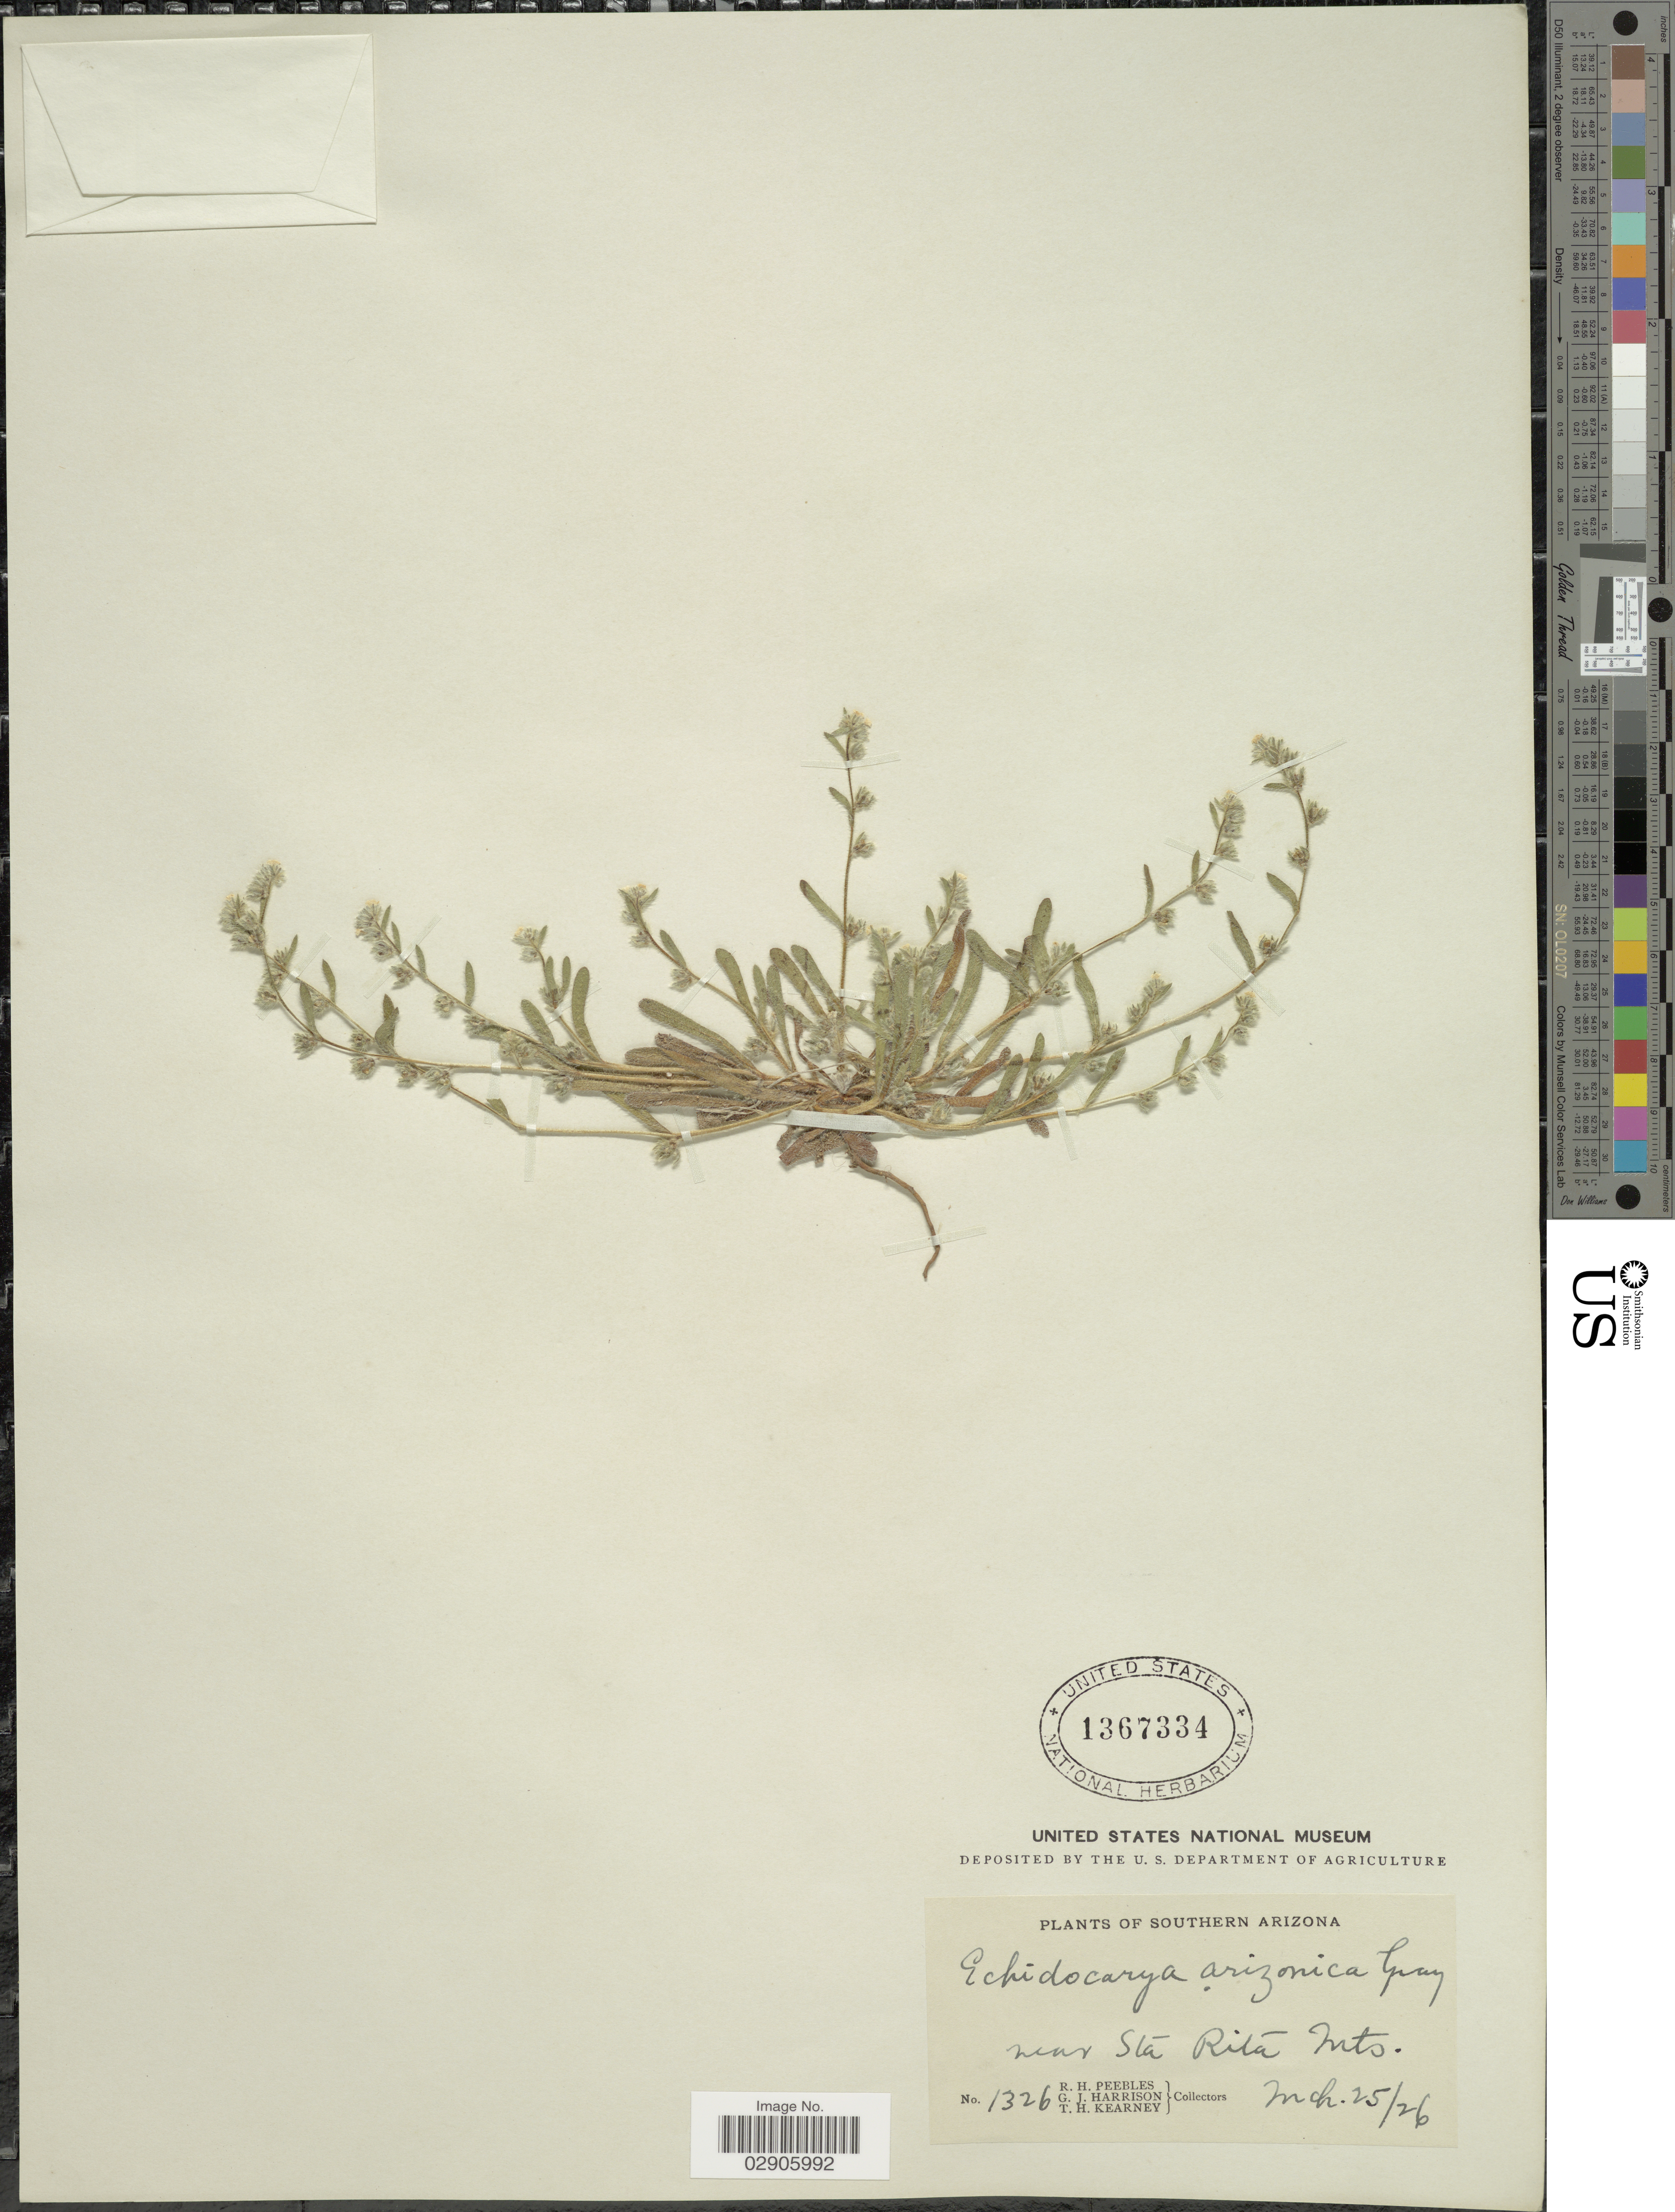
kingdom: Plantae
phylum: Tracheophyta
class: Magnoliopsida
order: Boraginales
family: Boraginaceae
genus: Plagiobothrys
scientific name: Plagiobothrys pringlei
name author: Greene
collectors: R. H. Peebles, G. J. Harrison & T. H. Kearney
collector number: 1326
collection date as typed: Transcribed d/m/y: 25/3/26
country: United States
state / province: Arizona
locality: Southern Arizona, near Sta Rita Mts.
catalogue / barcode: US 1367334